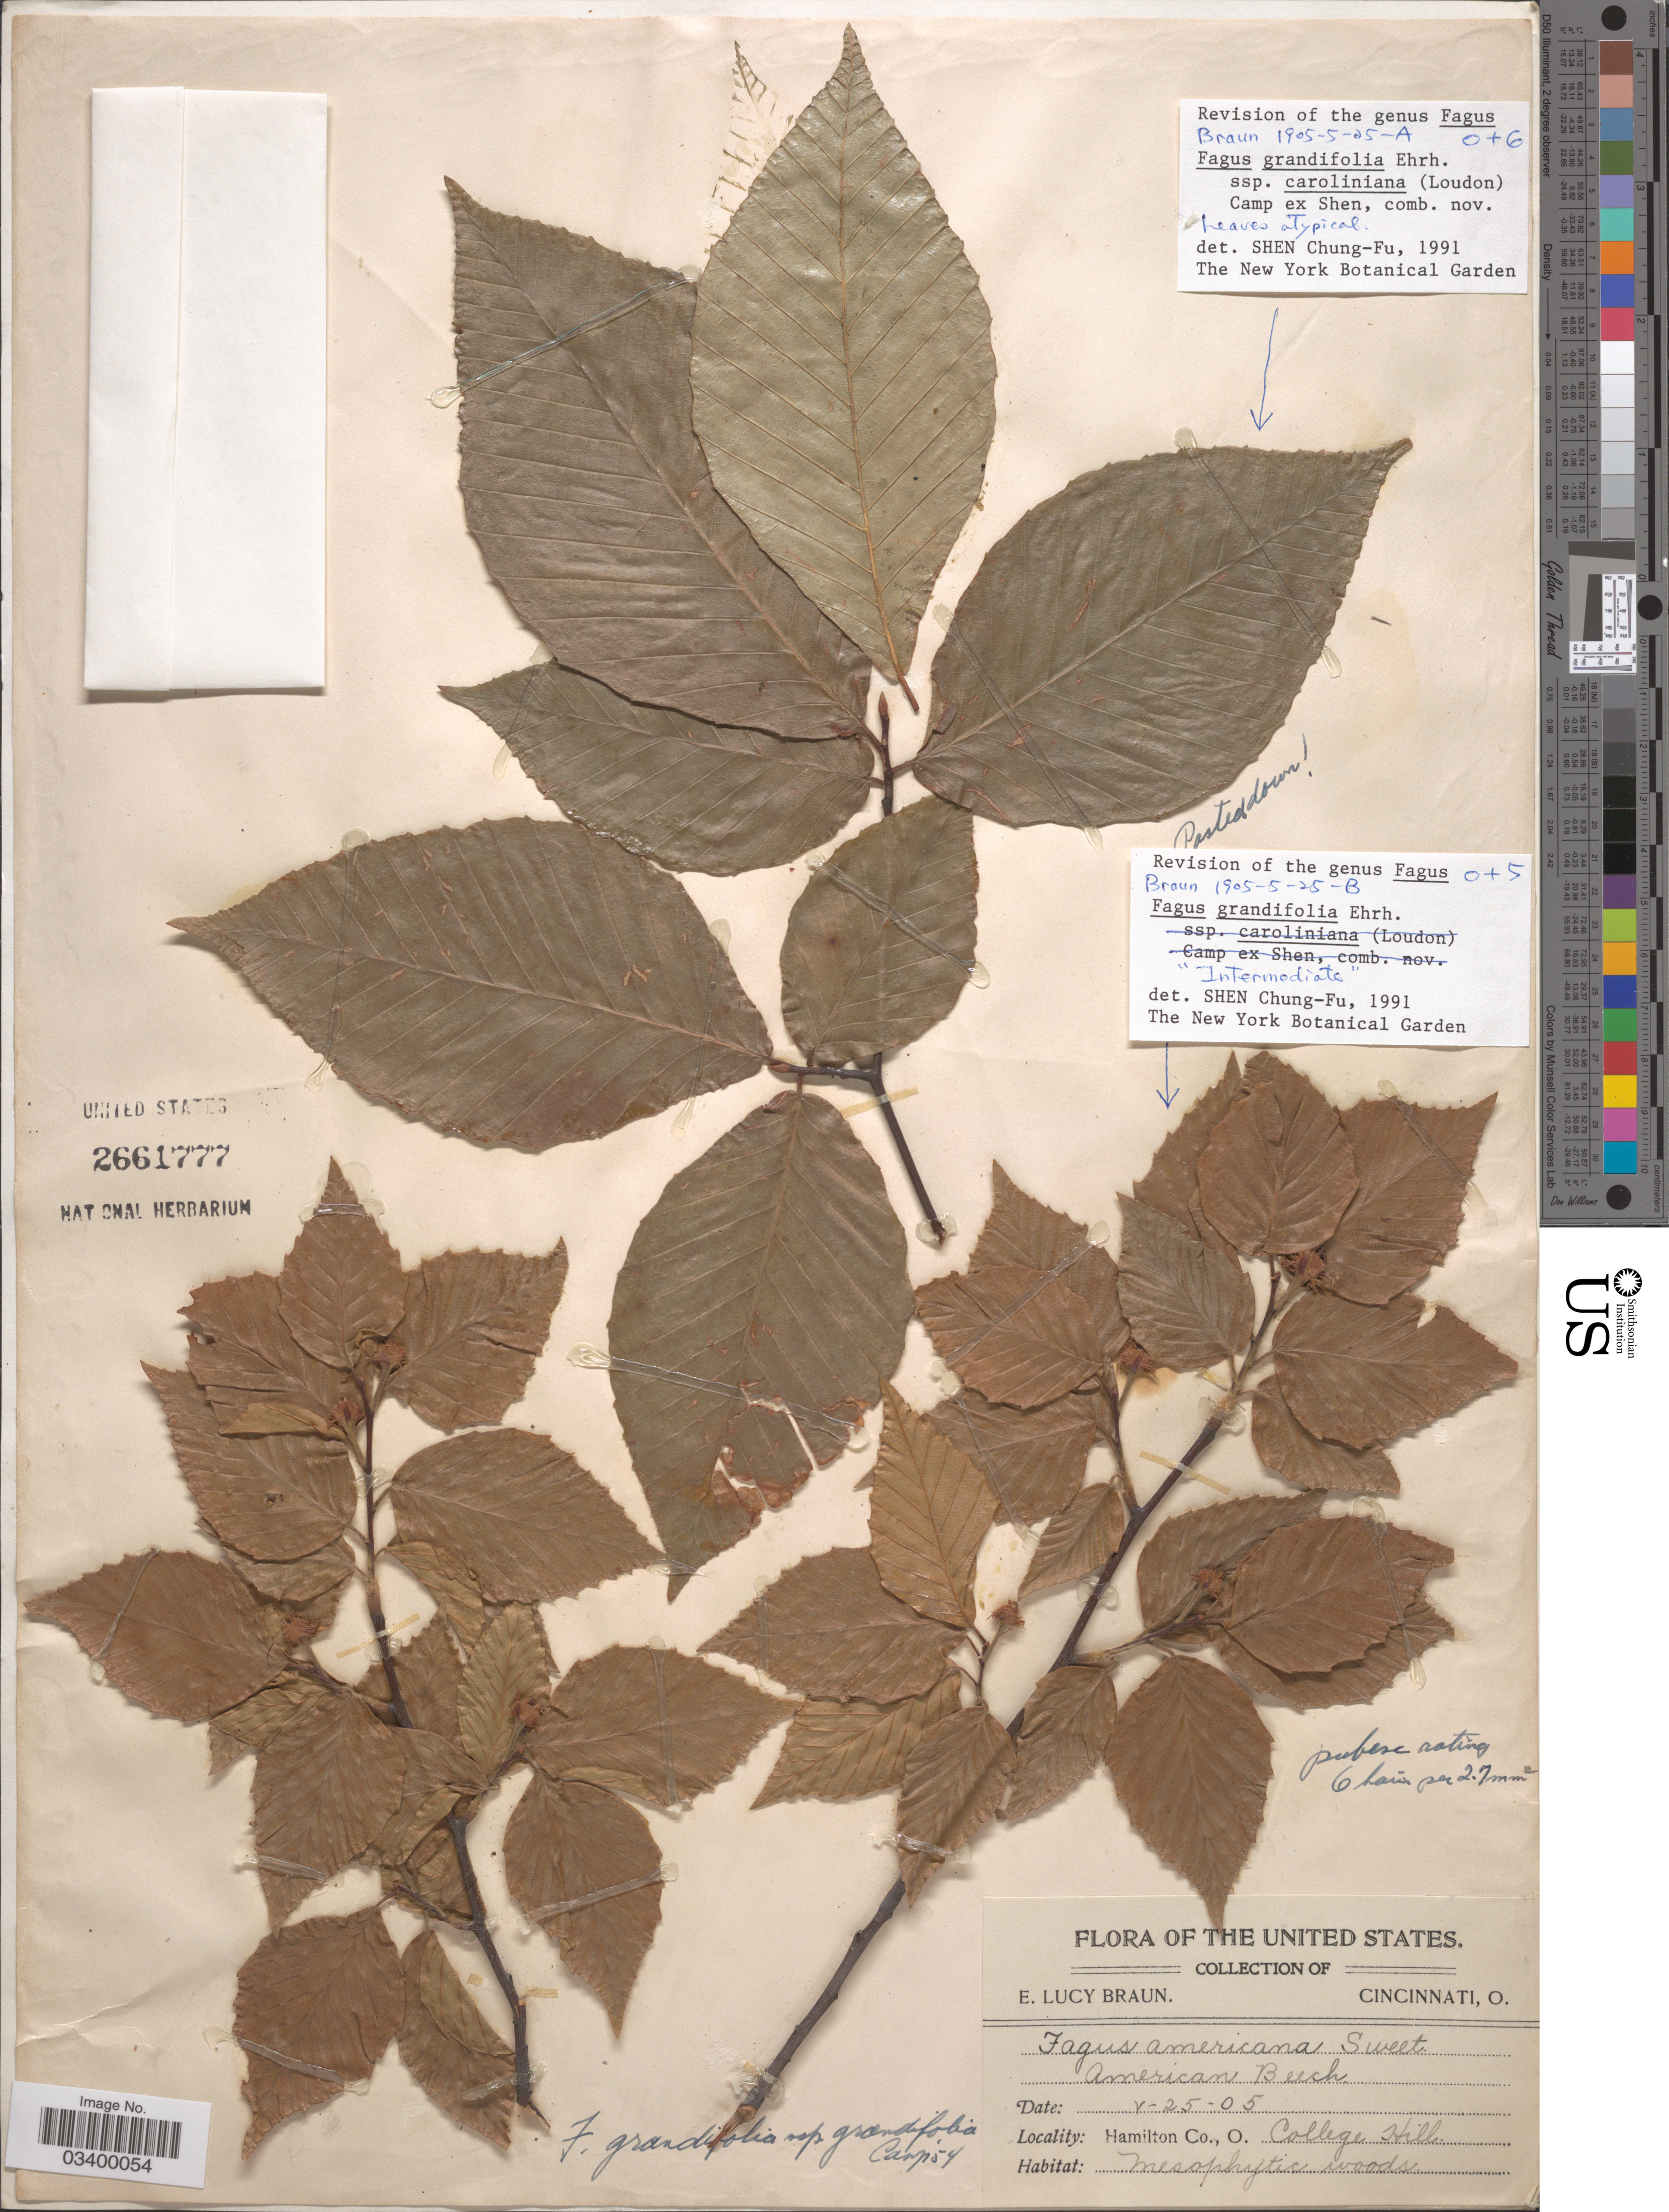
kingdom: Plantae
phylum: Tracheophyta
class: Magnoliopsida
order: Fagales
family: Fagaceae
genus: Fagus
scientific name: Fagus grandifolia subsp. caroliniana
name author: (Loudon) Fernald & Rehder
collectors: E. L. Braun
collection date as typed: Transcribed d/m/y: 25/5/5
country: United States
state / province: Ohio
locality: Hamilton Co., College Hill.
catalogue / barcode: US 2661777